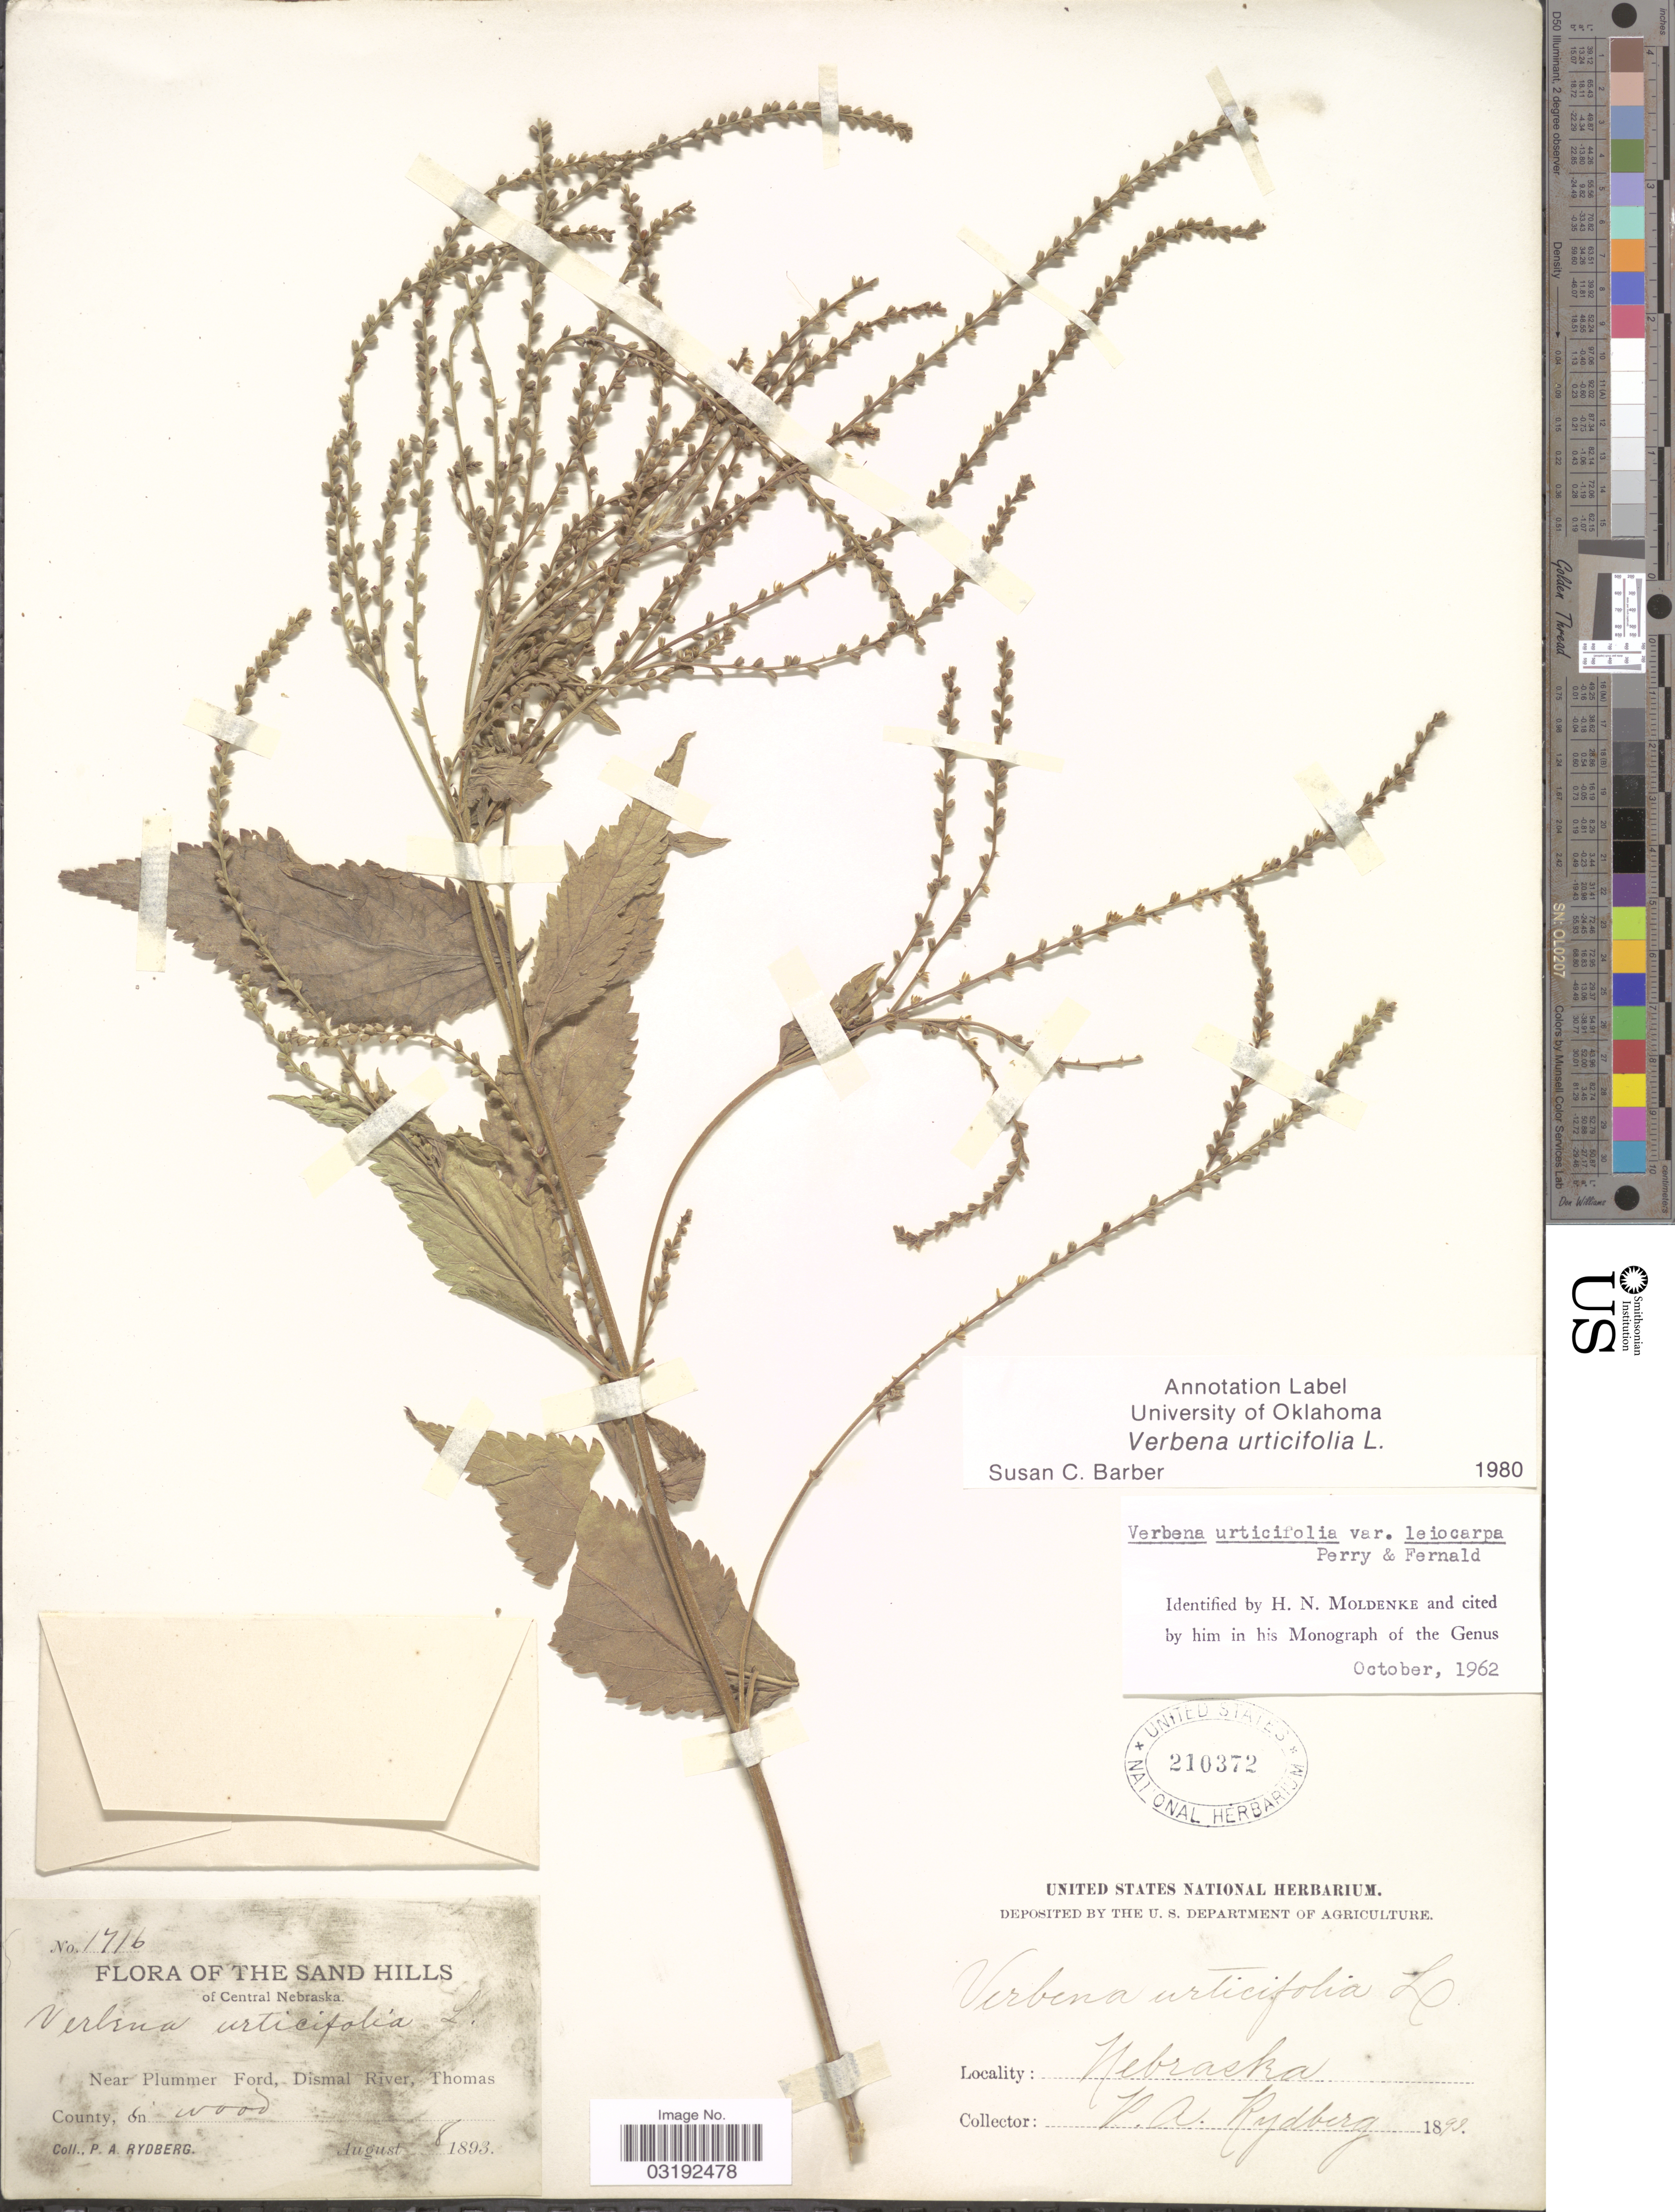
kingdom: Plantae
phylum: Tracheophyta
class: Magnoliopsida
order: Lamiales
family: Verbenaceae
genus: Verbena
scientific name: Verbena urticifolia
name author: L.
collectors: P. A. Rydberg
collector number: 1716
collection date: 1893-08-08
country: United States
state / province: Nebraska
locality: The Sand Hills. Central Nebraska. Near Plummer Ford, Dismal River, Thomas County.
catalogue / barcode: US 210372